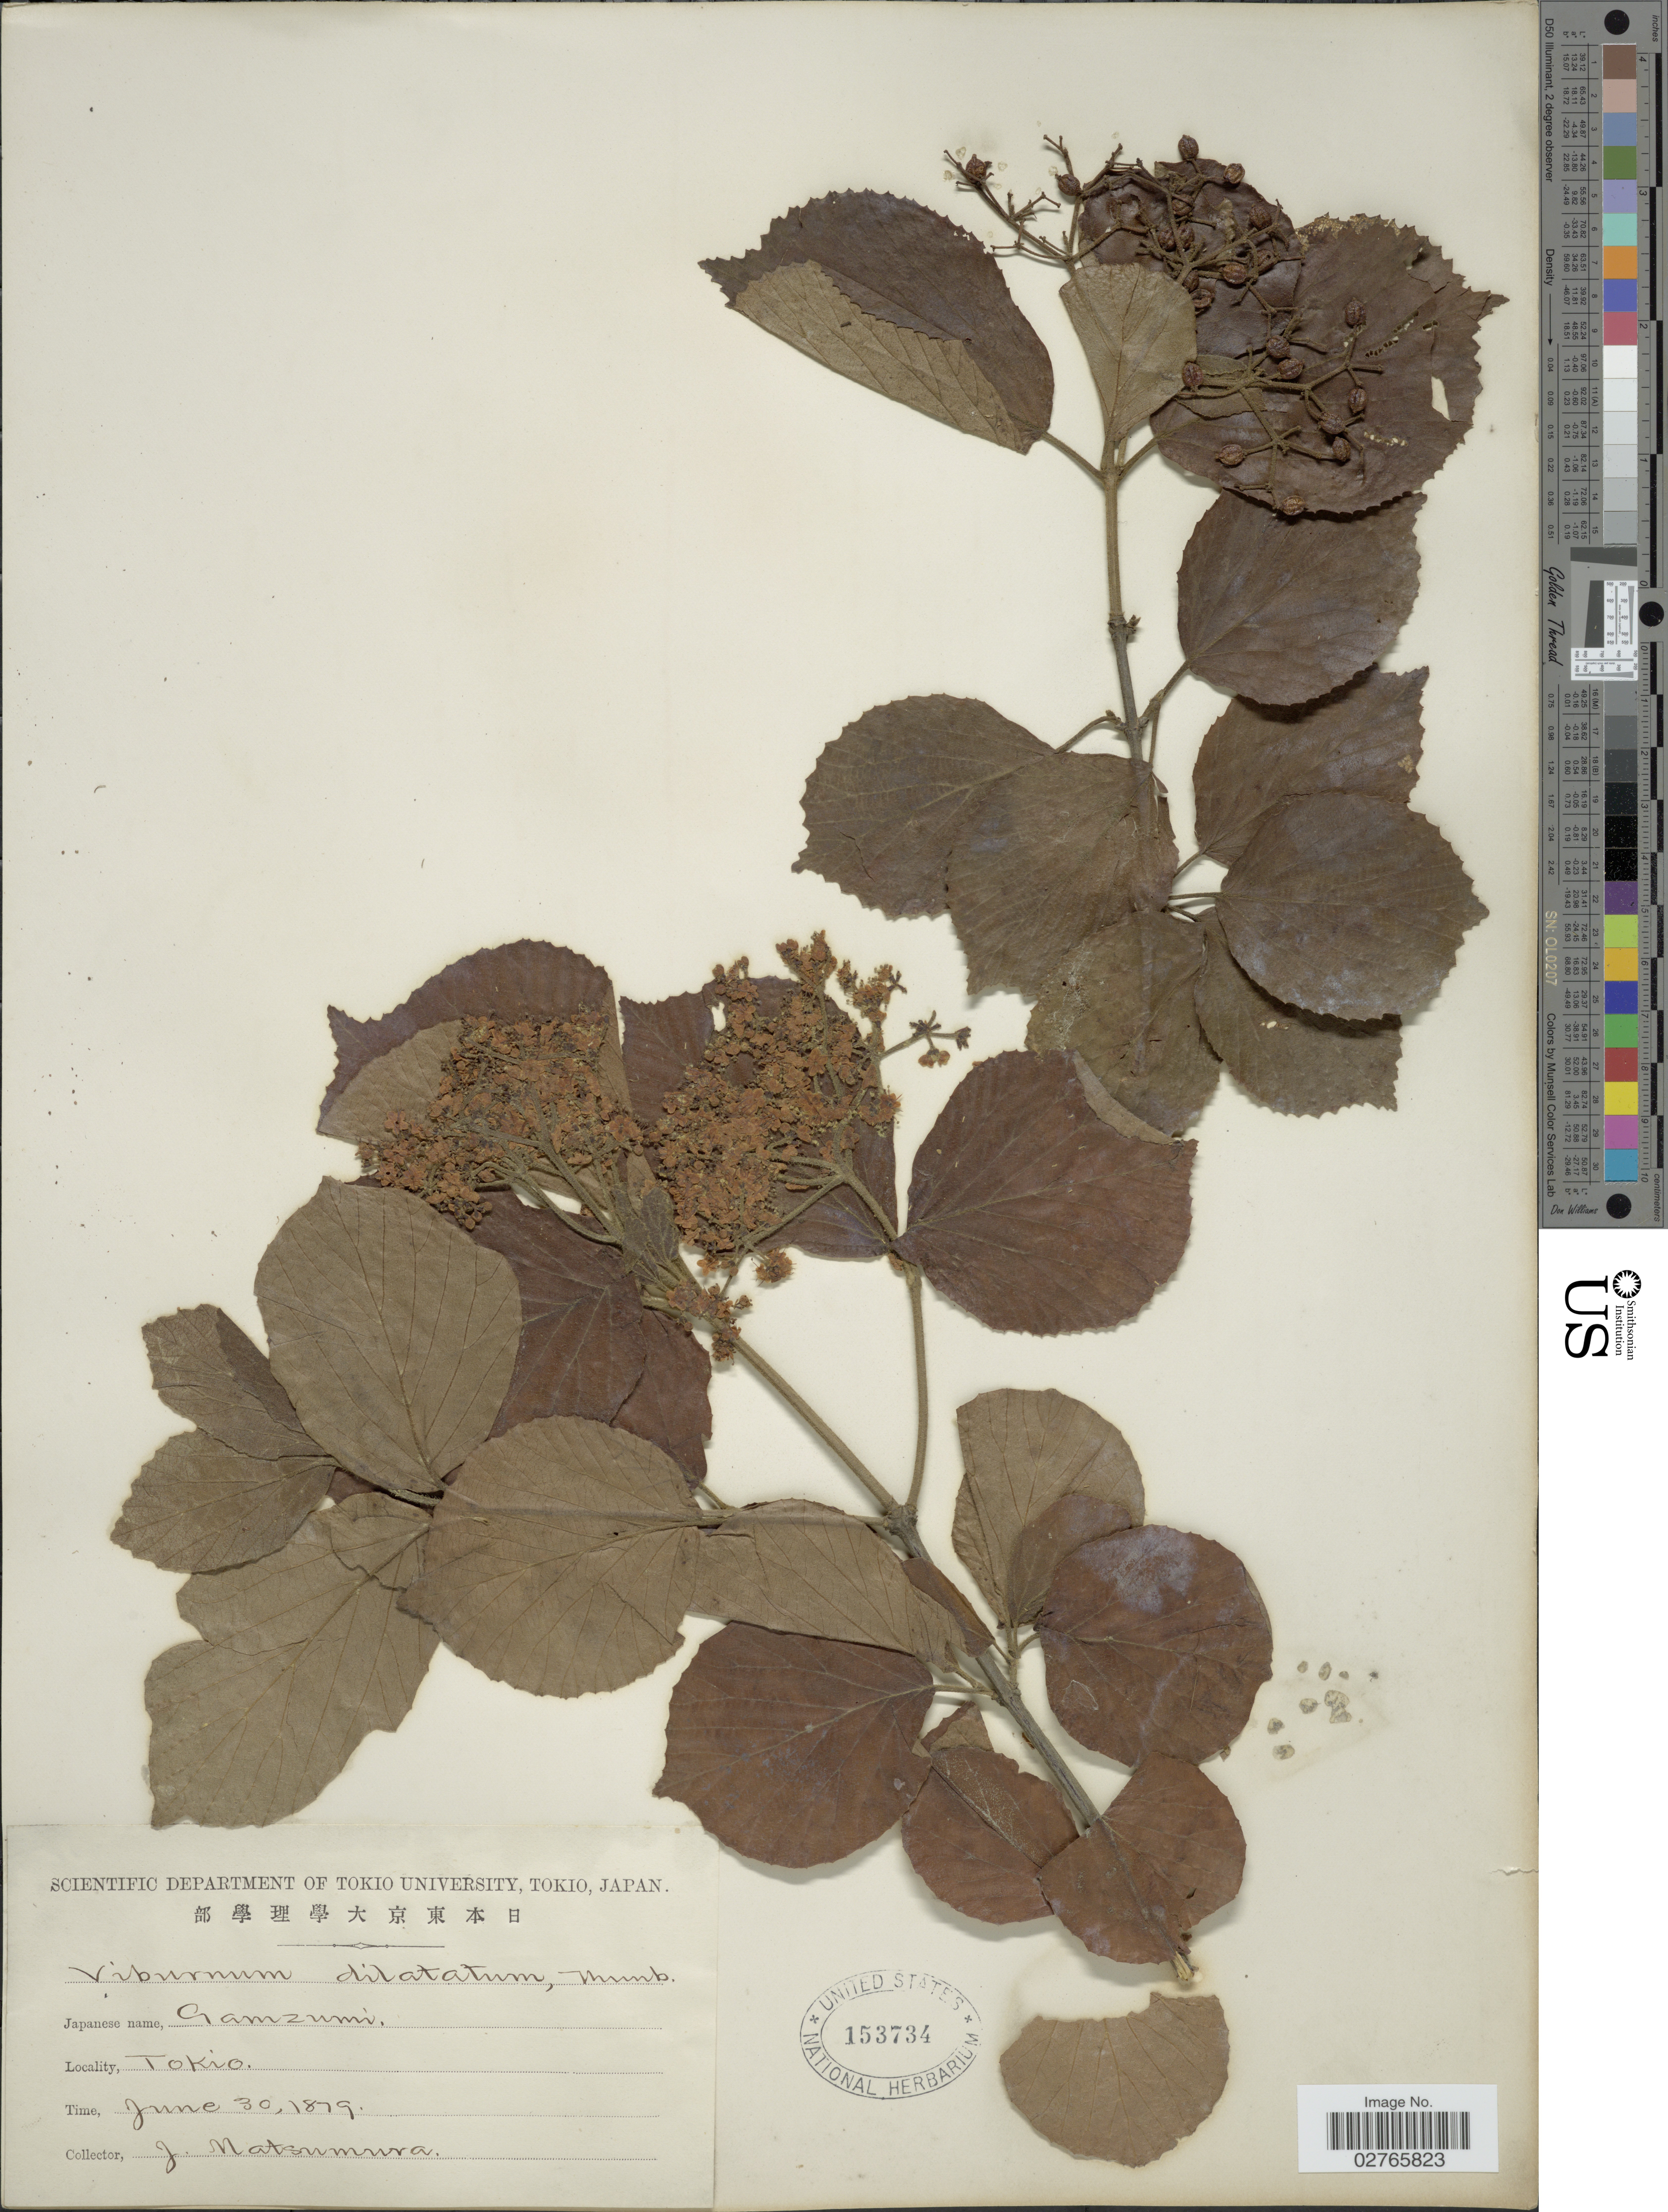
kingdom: Plantae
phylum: Tracheophyta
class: Magnoliopsida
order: Dipsacales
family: Viburnaceae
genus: Viburnum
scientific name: Viburnum dilatatum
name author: Thunb.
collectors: J. Matsumura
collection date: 1879-06-30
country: Japan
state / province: Tokyo, Federal City of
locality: Tokio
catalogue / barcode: US 153734